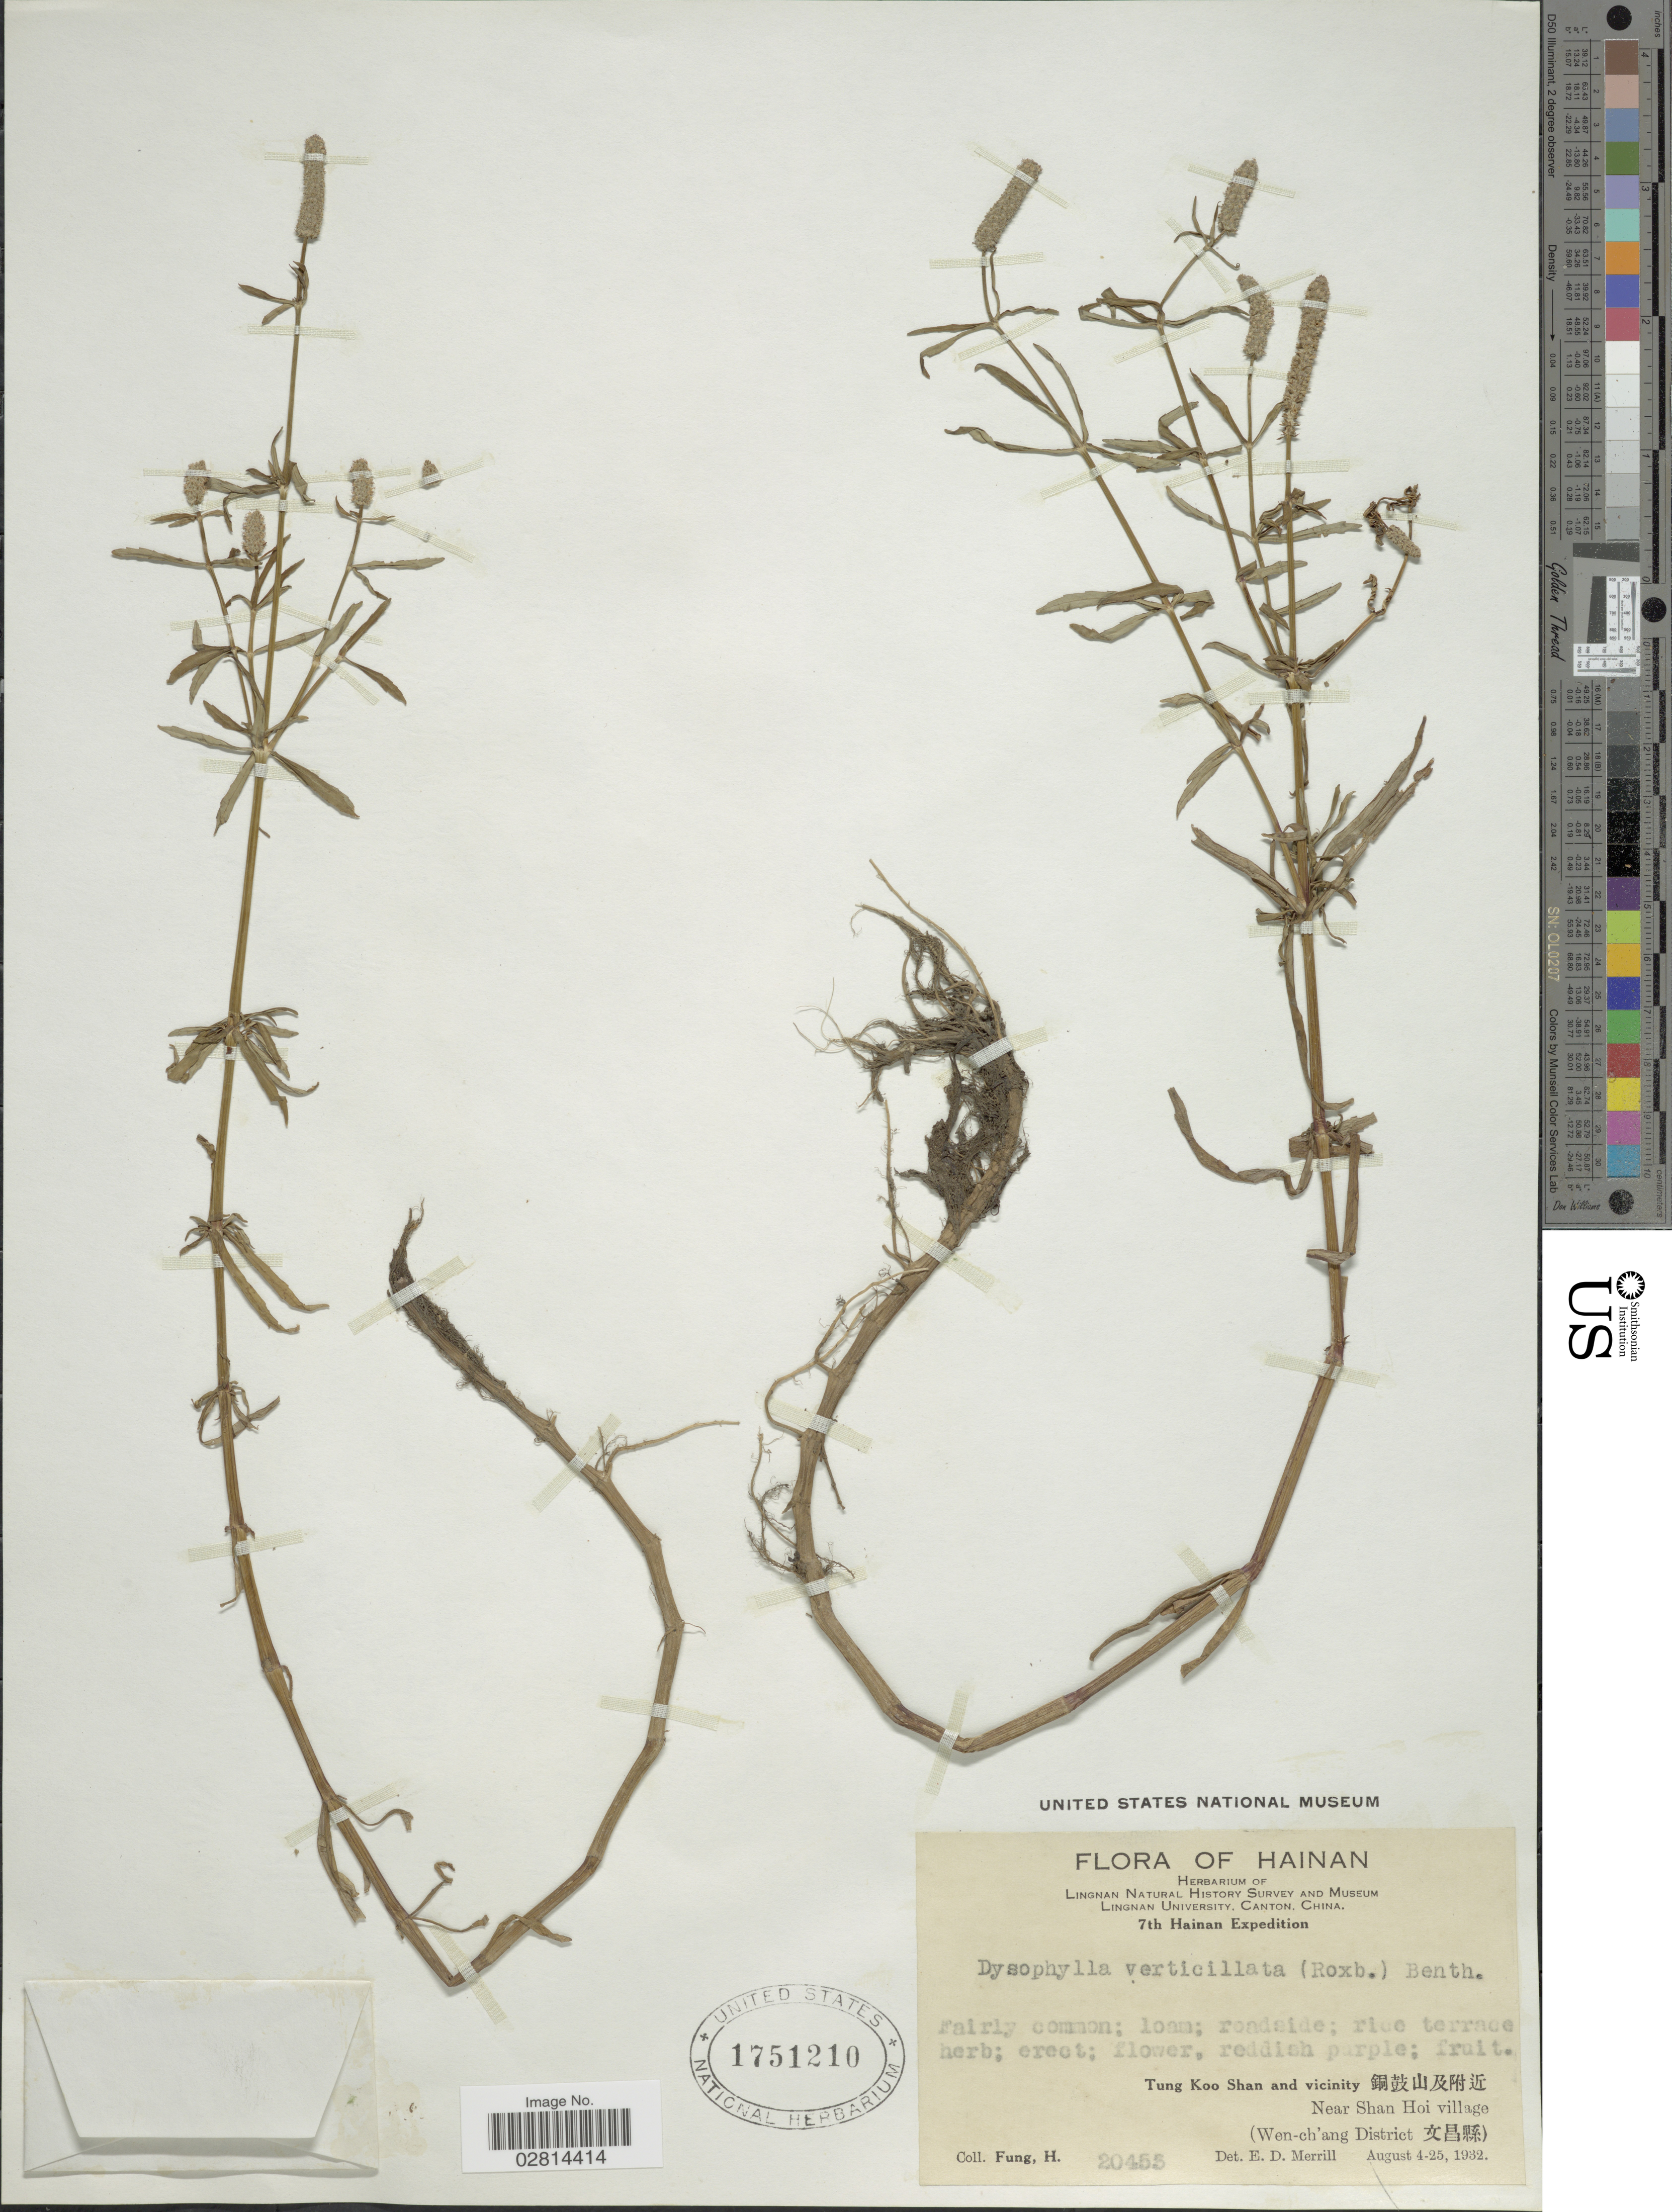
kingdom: Plantae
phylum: Tracheophyta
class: Magnoliopsida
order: Lamiales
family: Lamiaceae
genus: Pogostemon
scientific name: Pogostemon stellatus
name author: (Lour.) Kuntze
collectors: H. Fung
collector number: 20453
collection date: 1932-08-04/1932-08-25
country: China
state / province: Hainan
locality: Tung Koo Shan and vicinity X. Near Shan Hoi village (Wen-ch'ang District X).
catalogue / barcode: US 1751210